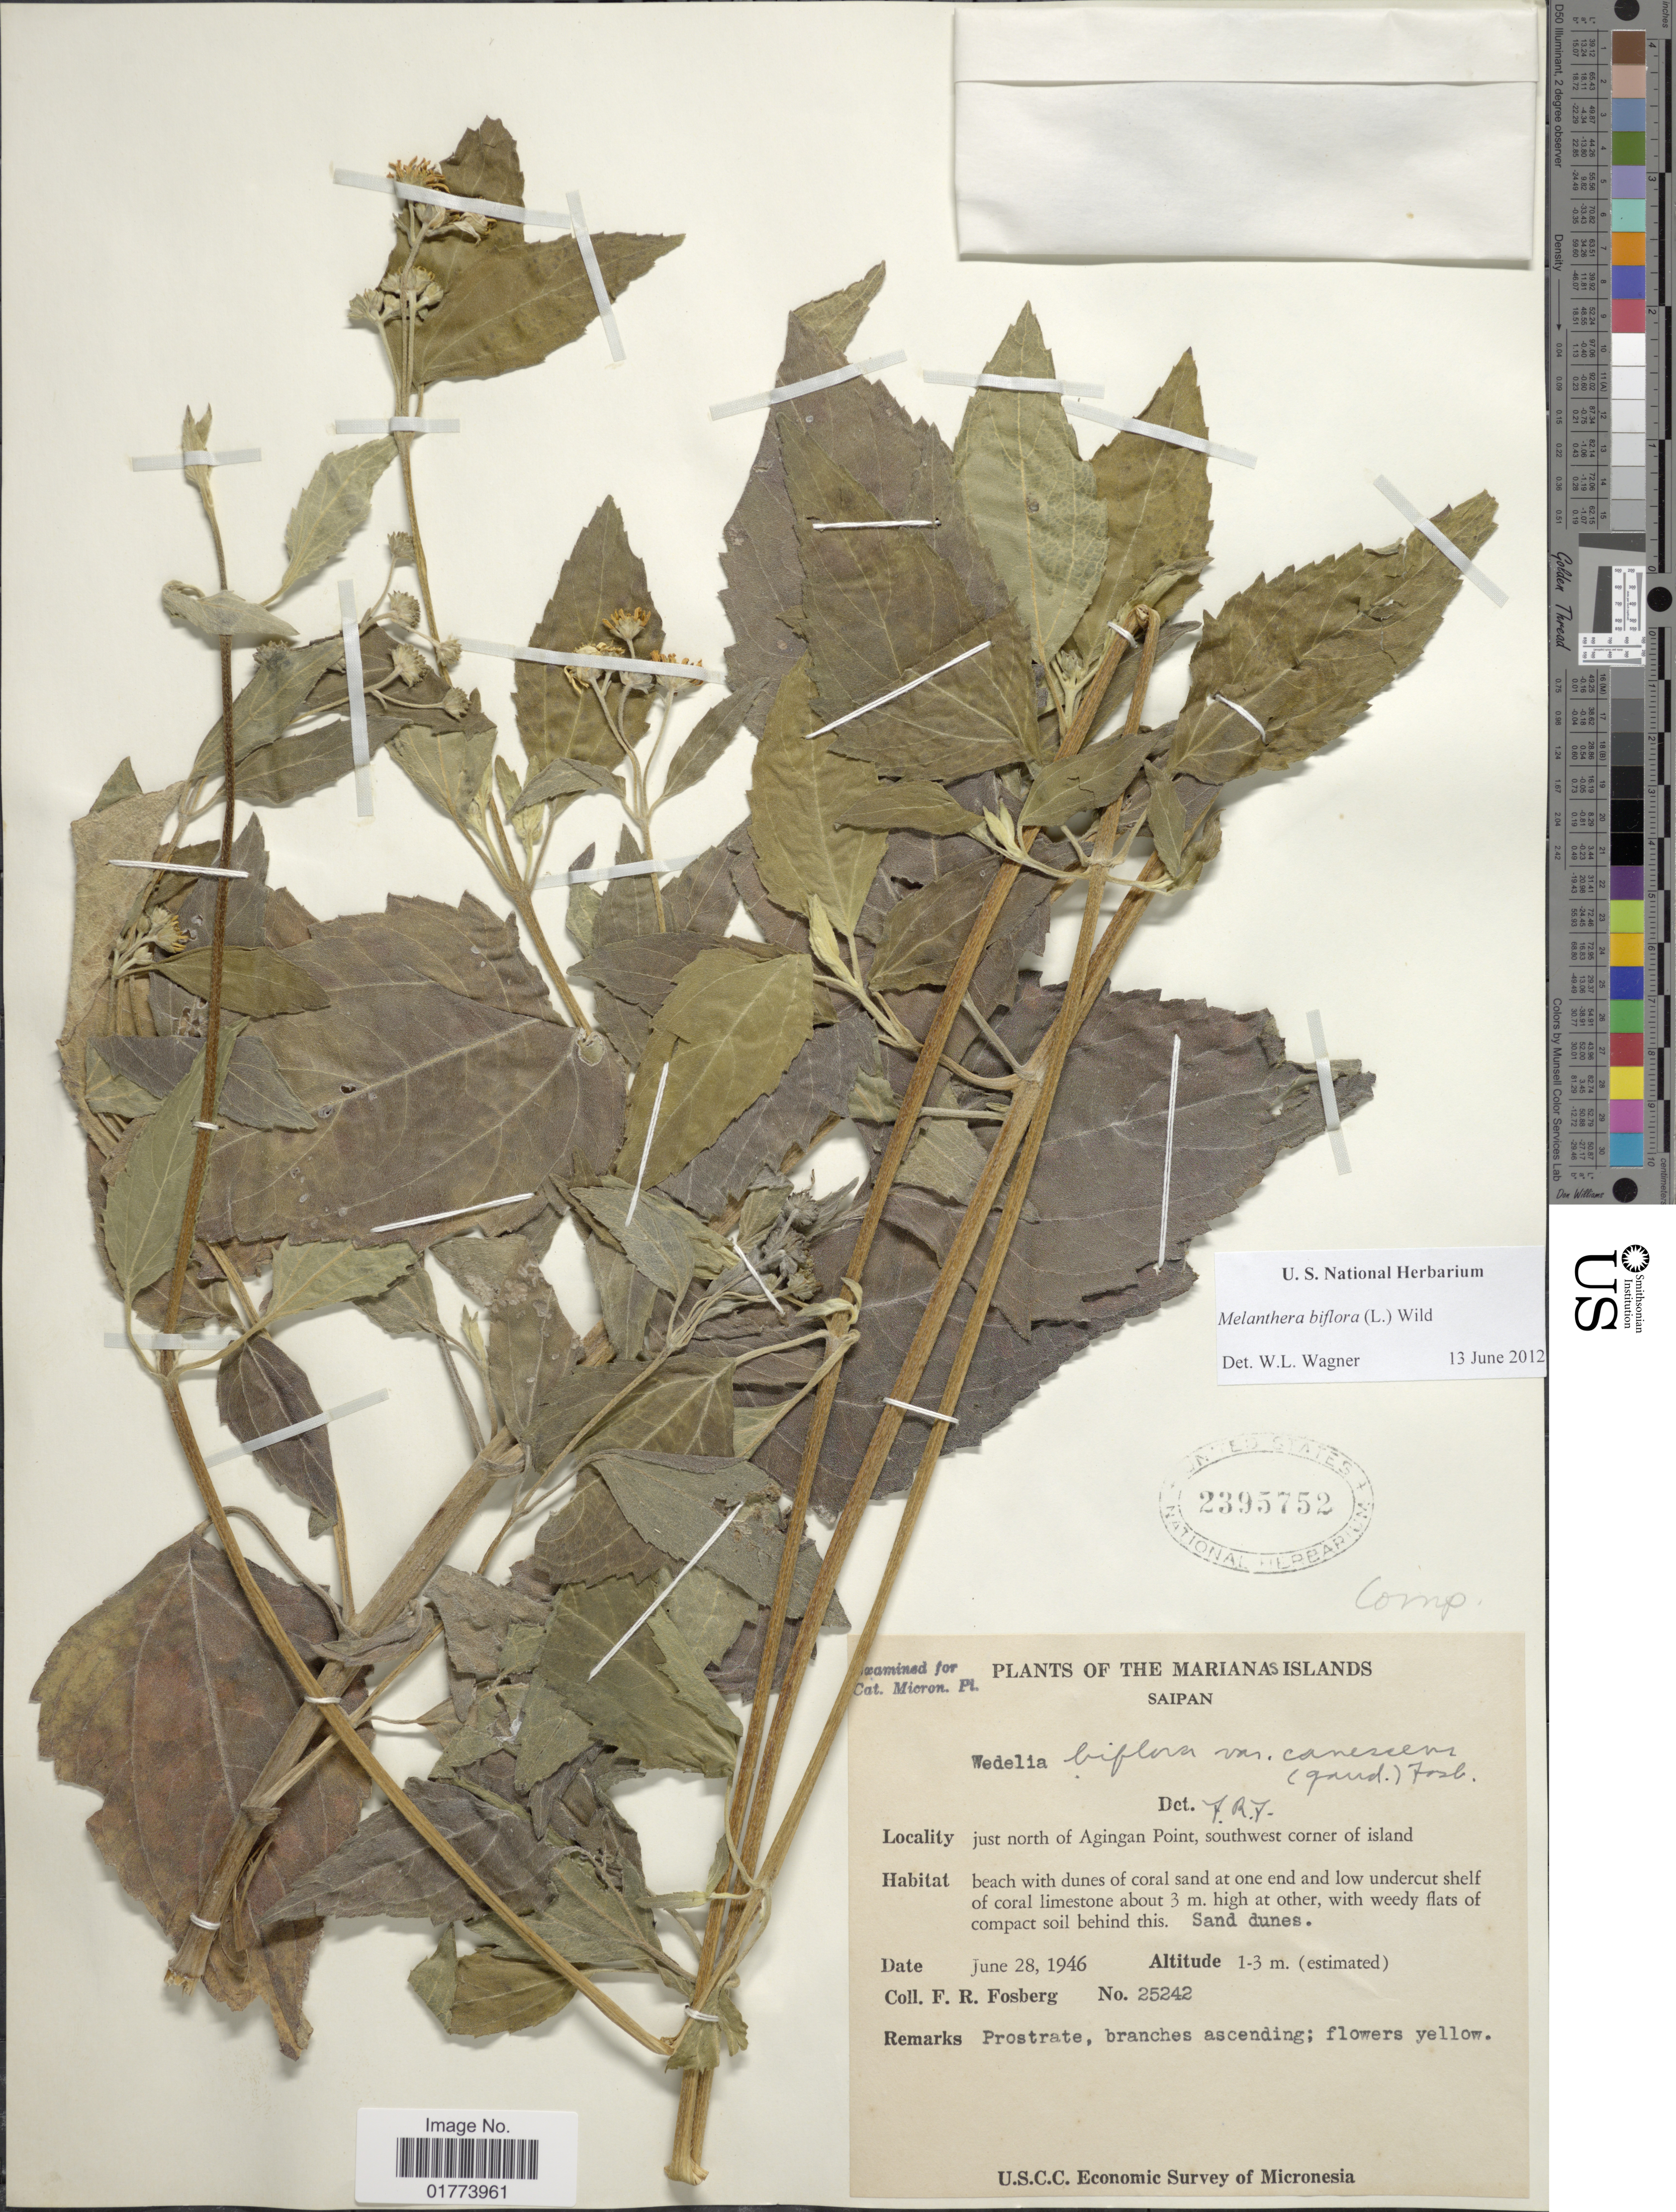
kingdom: Plantae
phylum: Tracheophyta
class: Magnoliopsida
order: Asterales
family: Asteraceae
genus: Wollastonia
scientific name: Wollastonia uniflora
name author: (Willd.) Orchard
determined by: Wagner, W. L., (BOT), Smithsonian Institution - National Museum of Natural History (UNITED STATES)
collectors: F. R. Fosberg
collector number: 25242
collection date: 1946-06-28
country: Northern Mariana Islands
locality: Marianas Islands, Just north of Agingan Point, southwest corner of island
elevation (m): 1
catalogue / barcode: US 2395752